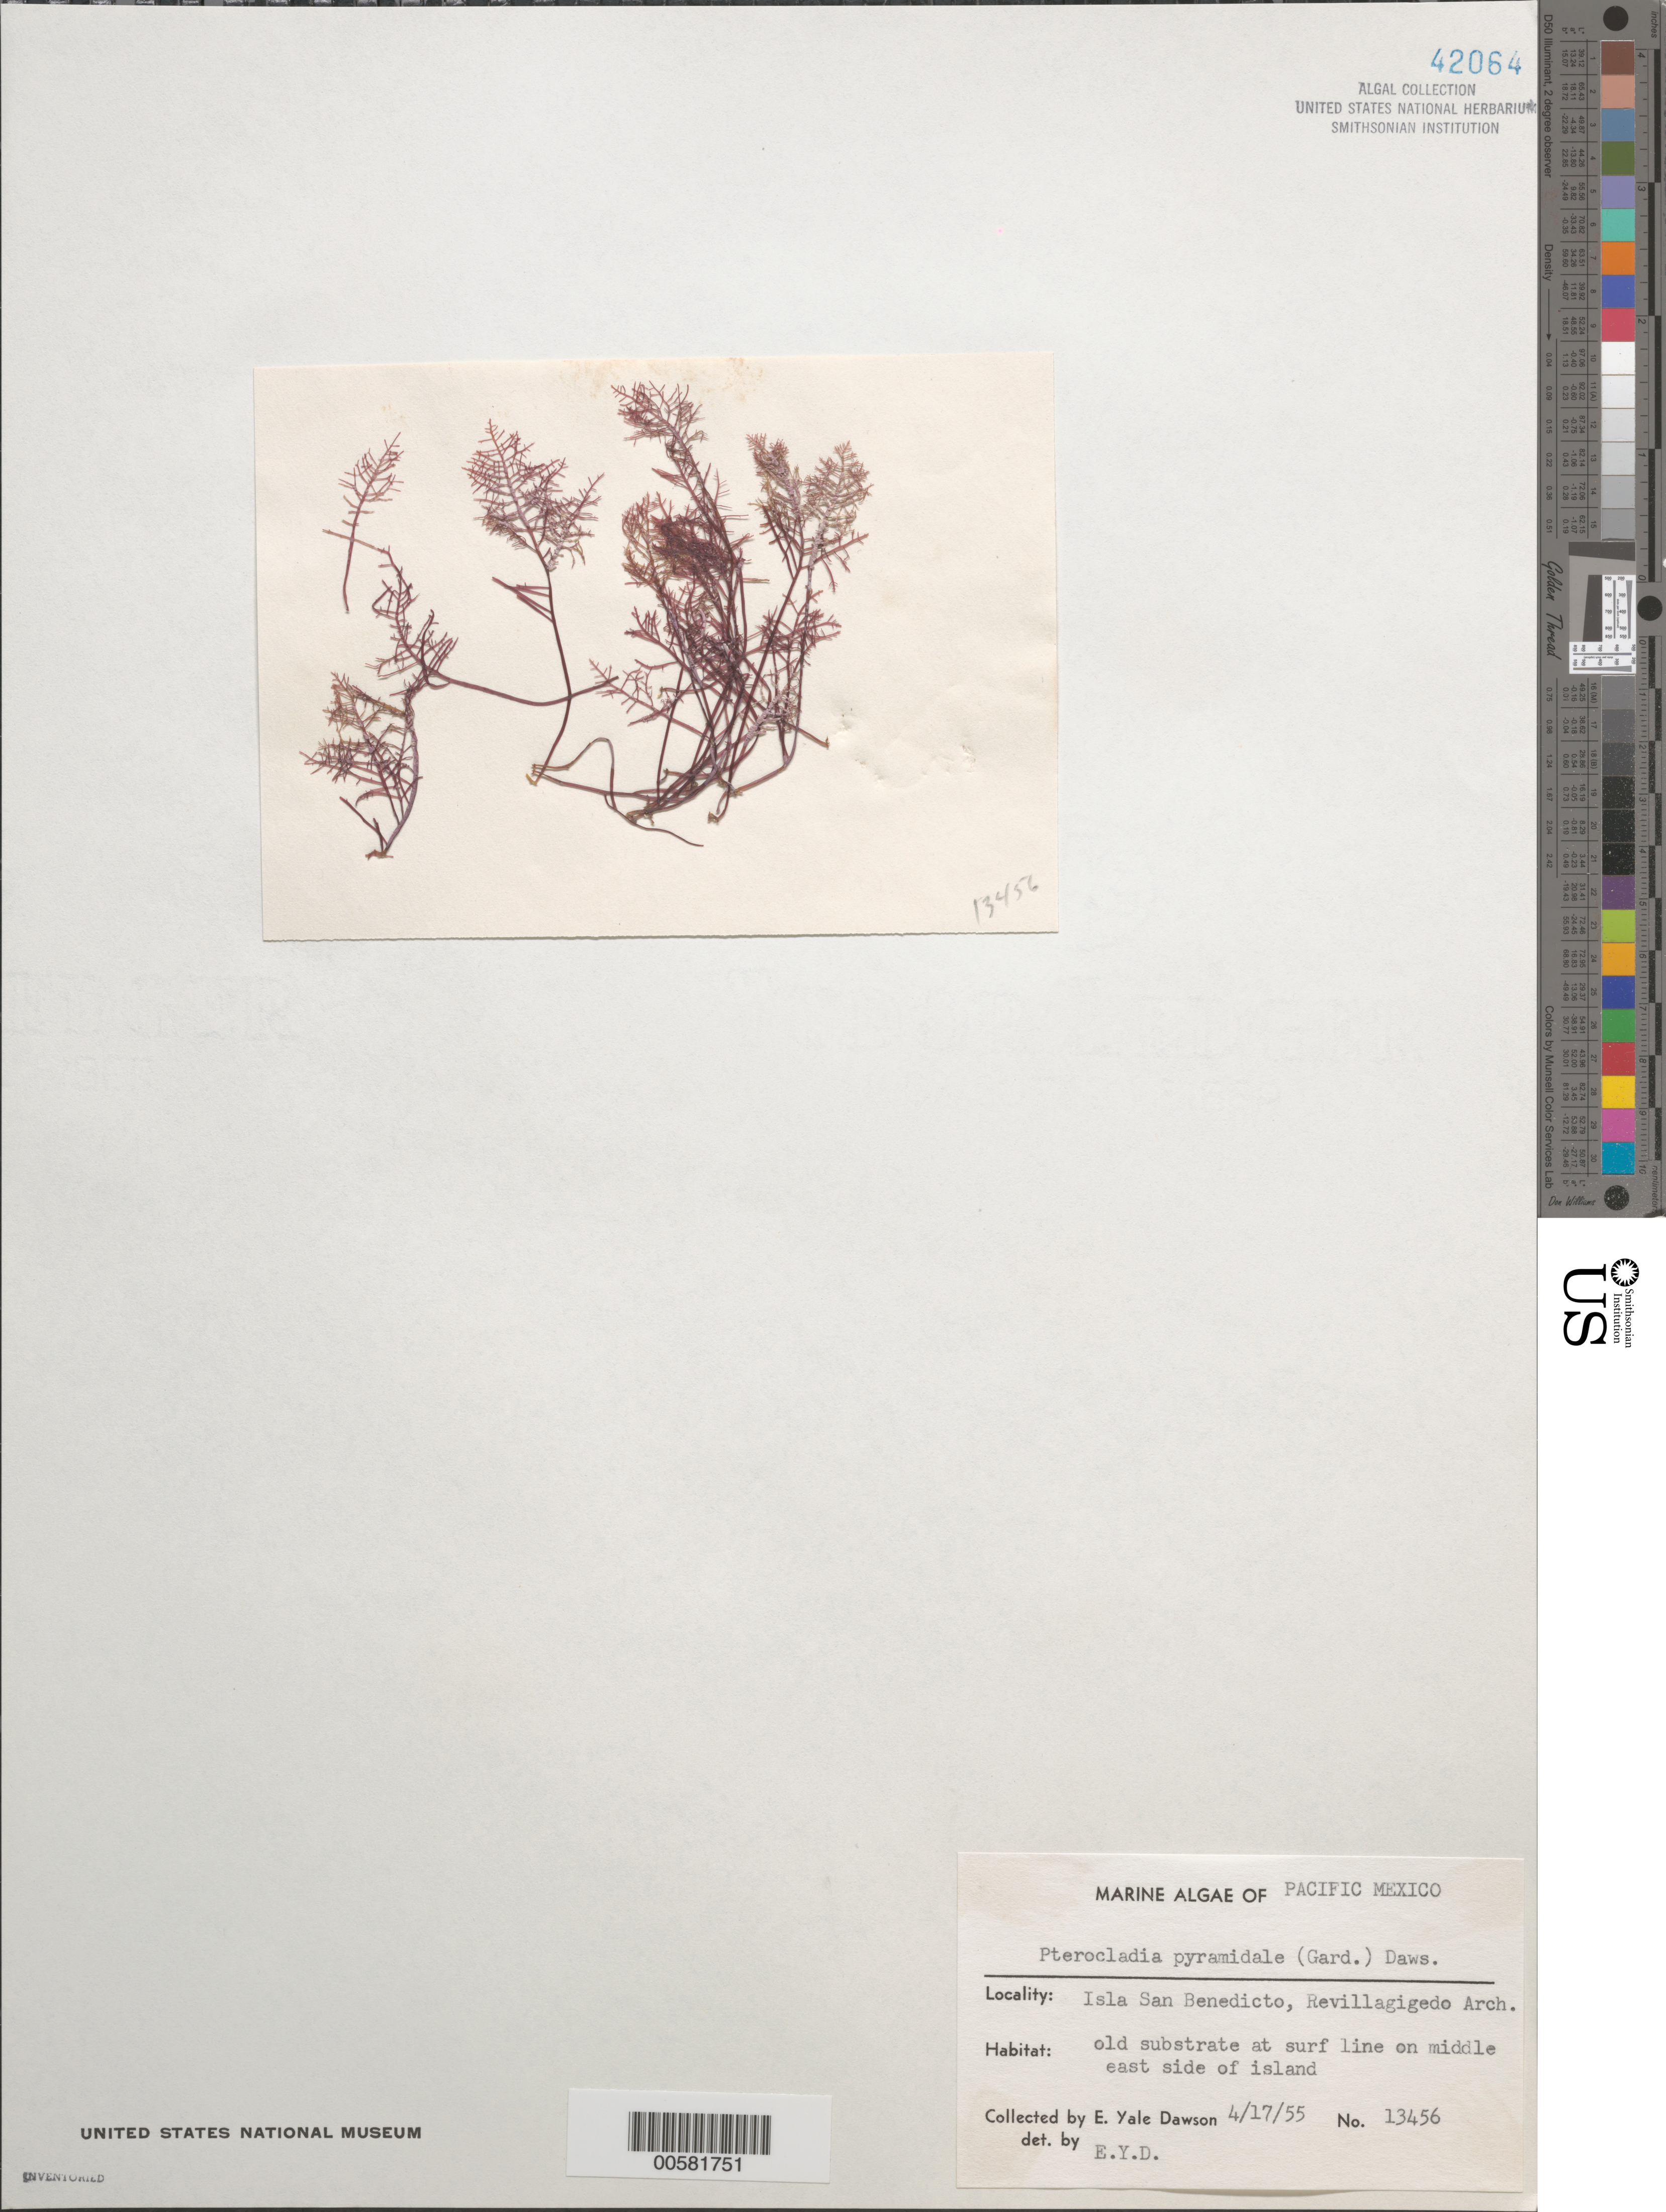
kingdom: Plantae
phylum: Rhodophyta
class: Florideophyceae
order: Gelidiales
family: Pterocladiaceae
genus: Pterocladiella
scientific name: Pterocladiella capillacea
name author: (S.G. Gmel.) Santelices & Hommers.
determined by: Algae name updating Project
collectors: E. Y. Dawson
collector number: EYD 13456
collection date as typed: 17 Apr 1955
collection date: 1955-04-17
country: Mexico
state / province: Colima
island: Isla San Benedicto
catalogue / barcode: US 42064